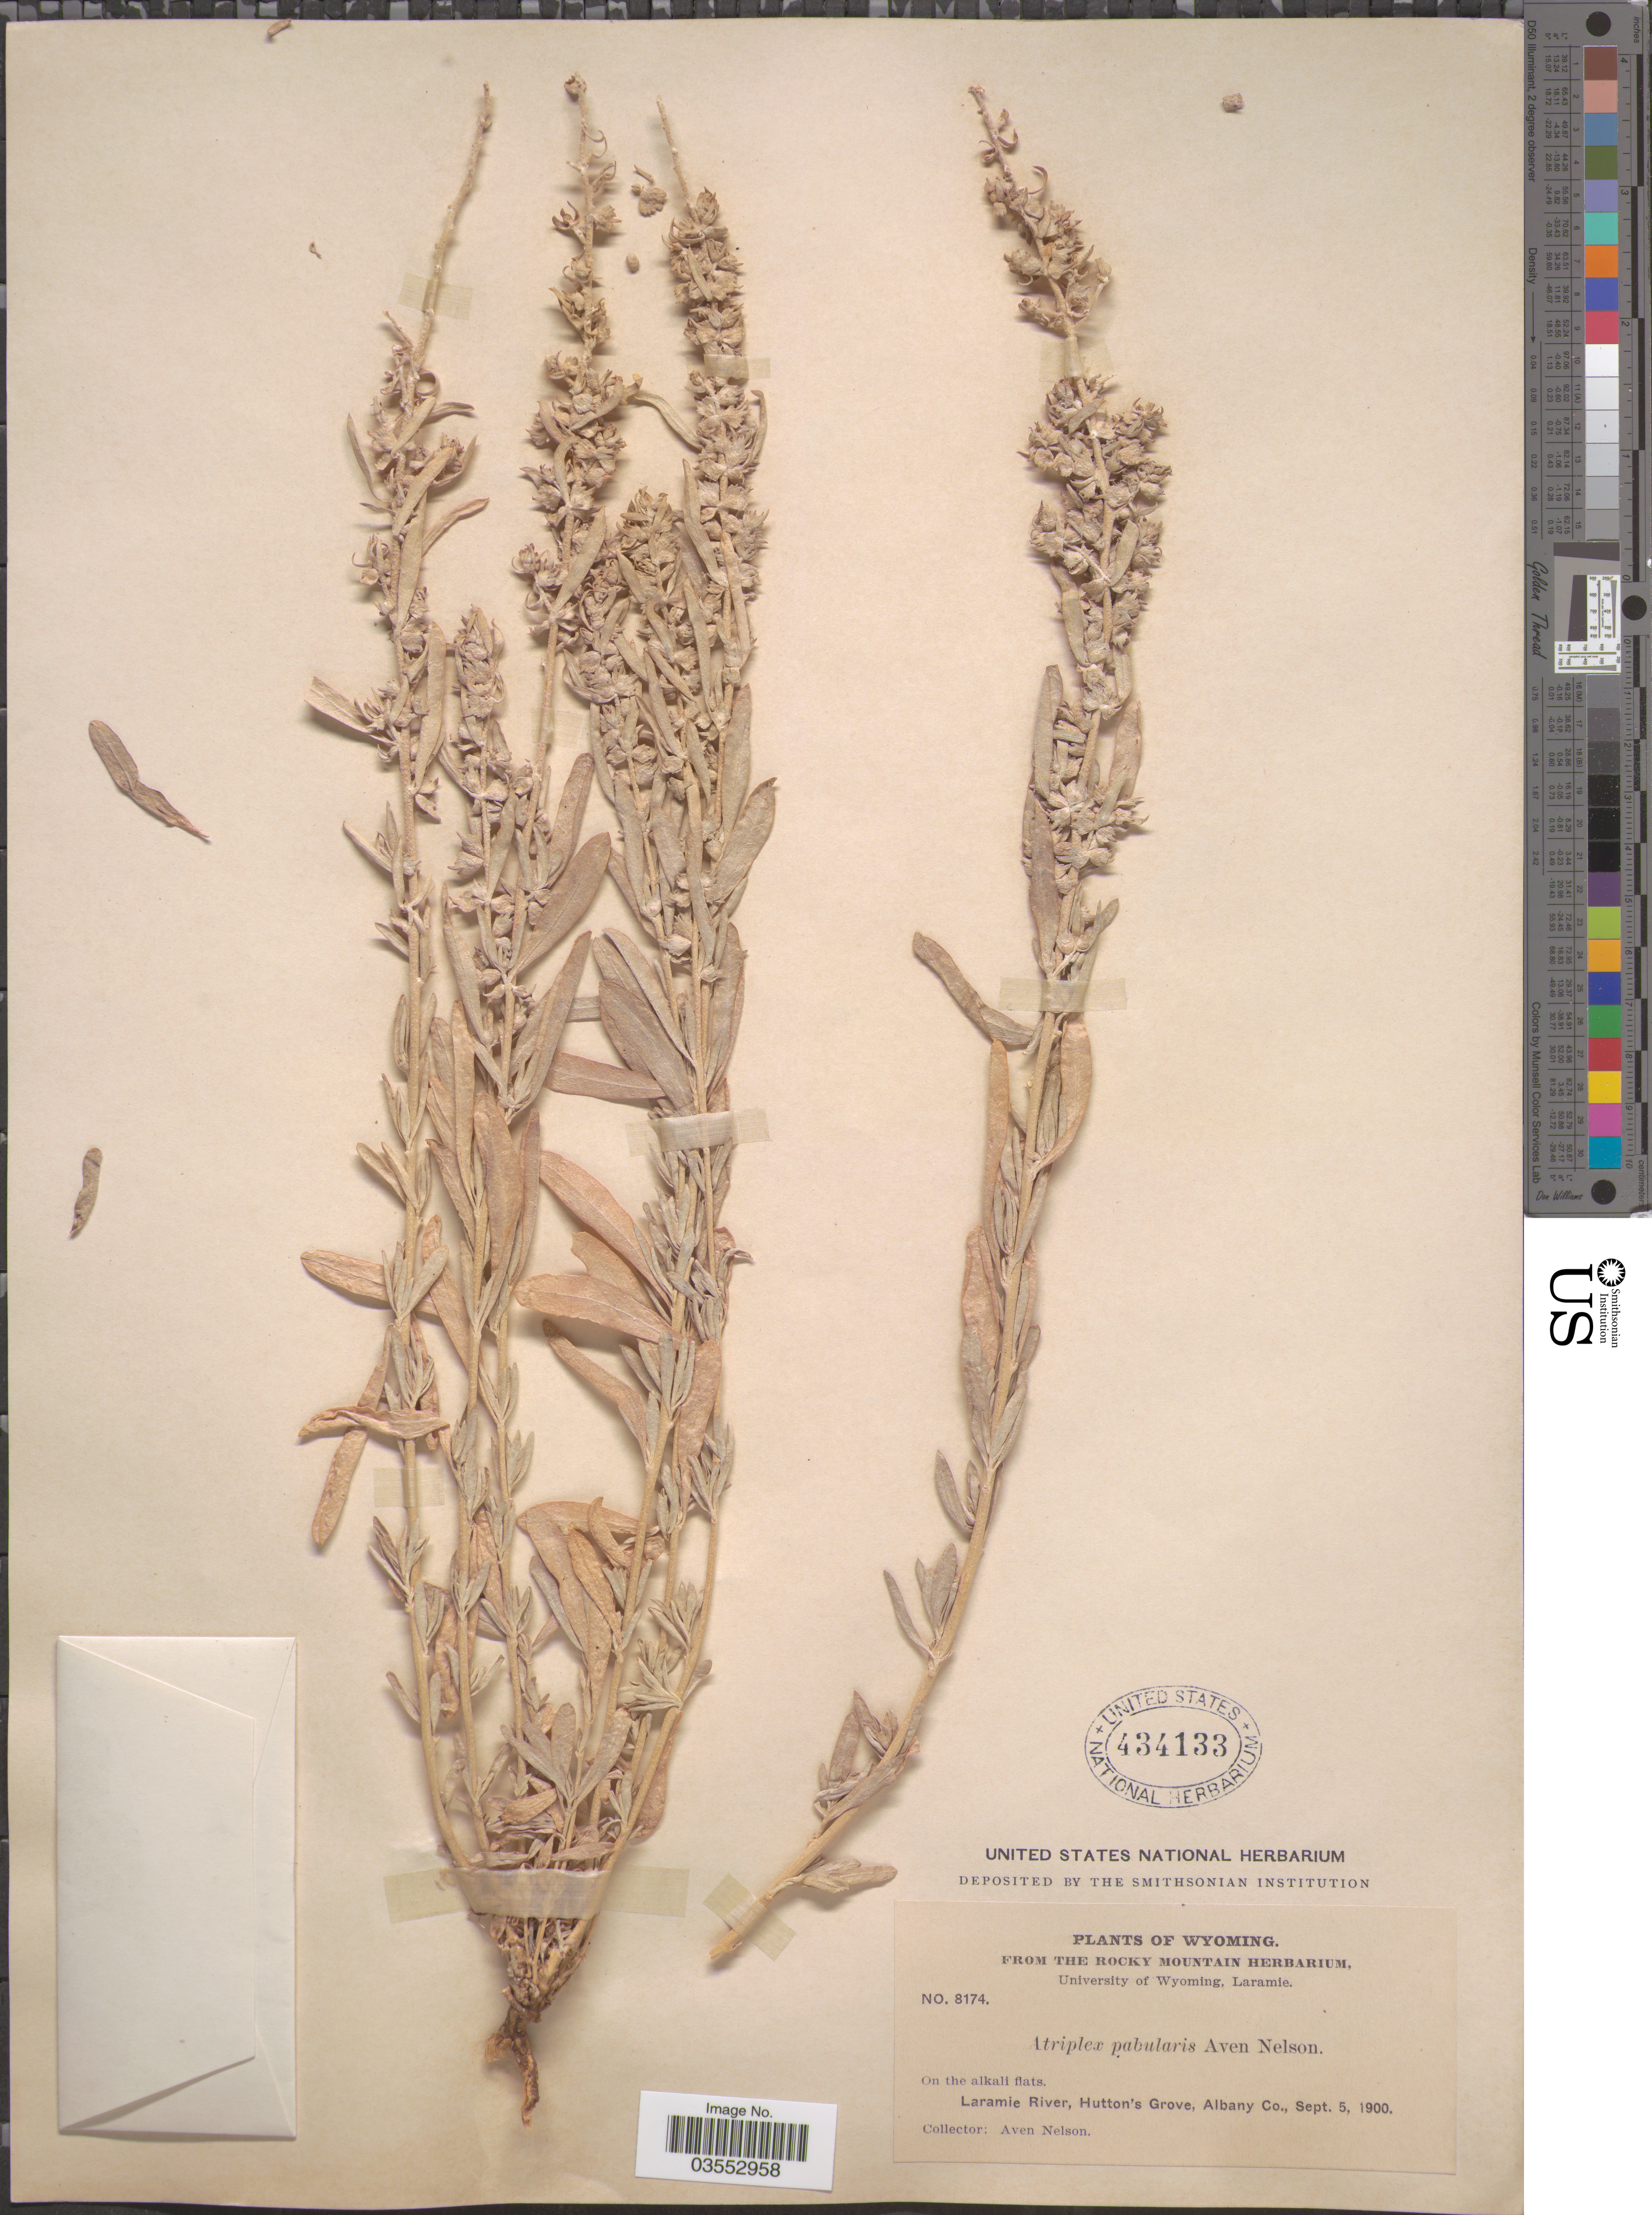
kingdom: Plantae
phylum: Tracheophyta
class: Magnoliopsida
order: Caryophyllales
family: Amaranthaceae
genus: Atriplex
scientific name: Atriplex tridentata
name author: Kuntze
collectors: A. Nelson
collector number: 8174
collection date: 1900-09-05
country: United States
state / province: Wyoming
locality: Laramie River, Hutton's Grove, Albany Co.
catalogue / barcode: US 434133